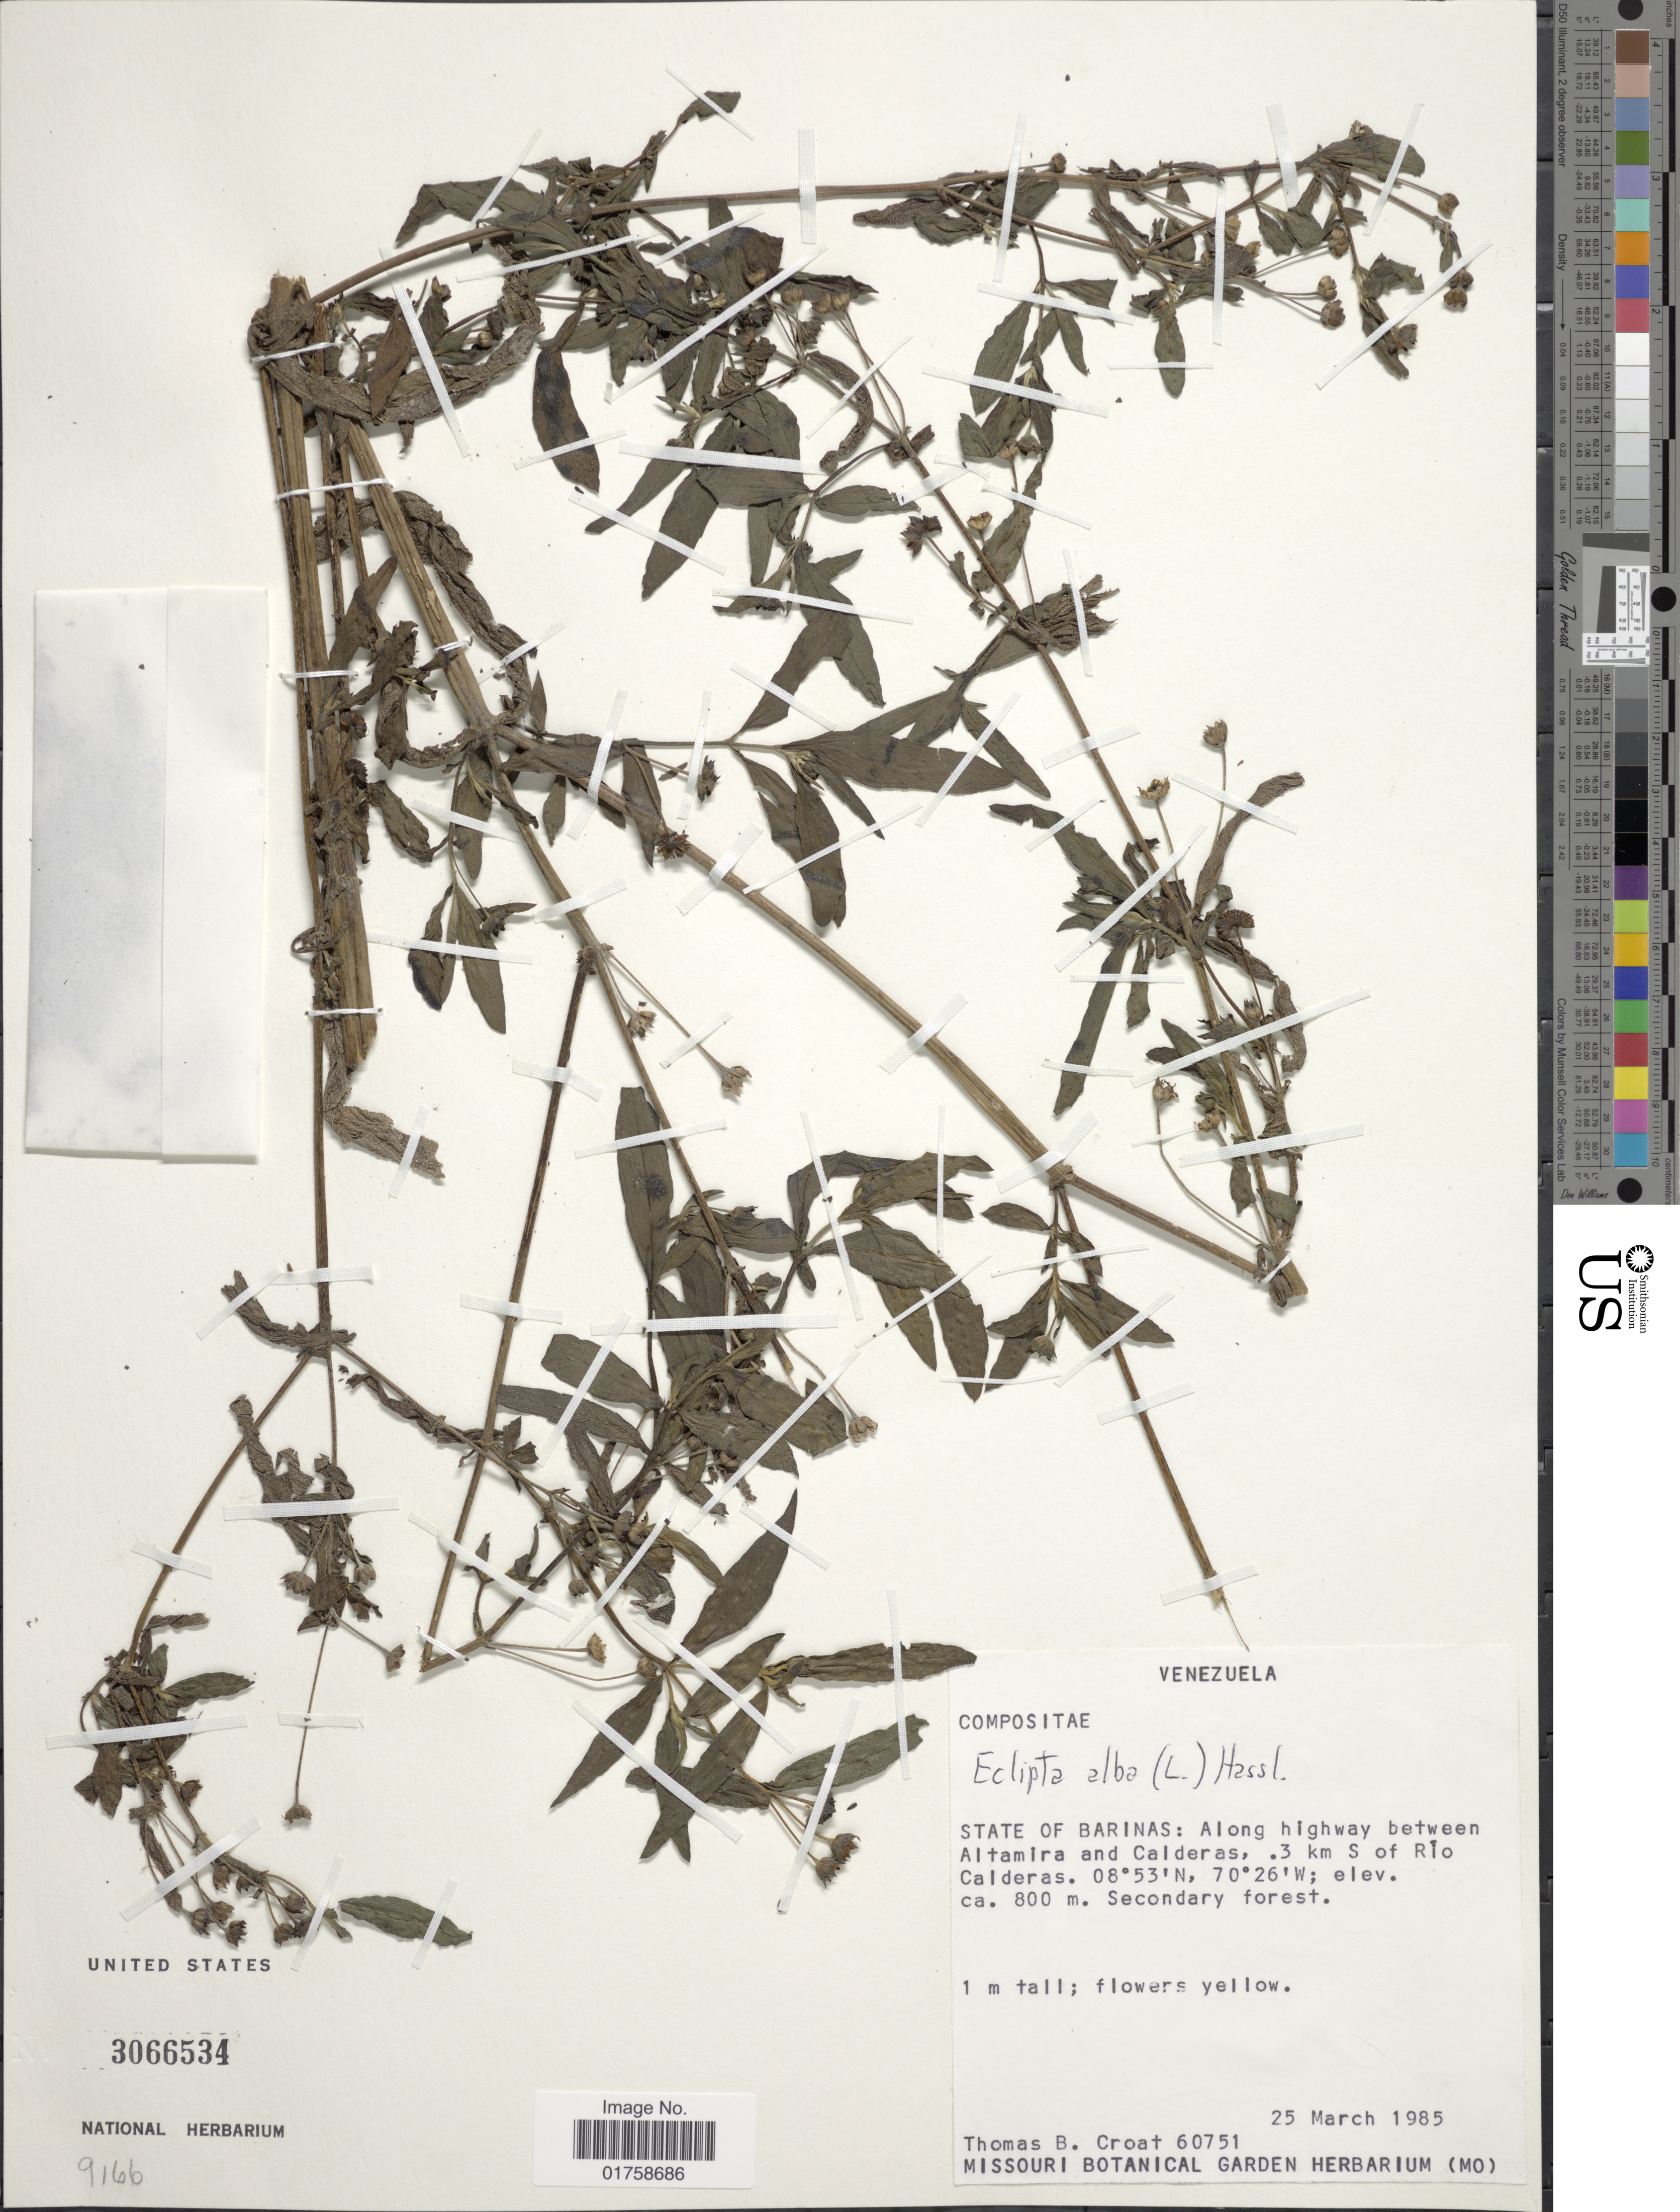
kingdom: Plantae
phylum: Tracheophyta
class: Magnoliopsida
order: Asterales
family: Asteraceae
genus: Eclipta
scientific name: Eclipta alba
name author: (L.) Hassk.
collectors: T. B. Croat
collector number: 60751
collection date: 1985-03-25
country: Venezuela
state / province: Barinas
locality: State of Barinas: Along highway between Altamira and Calderas, .3 km S of Rio Caldera.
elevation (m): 800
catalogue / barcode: US 3066534